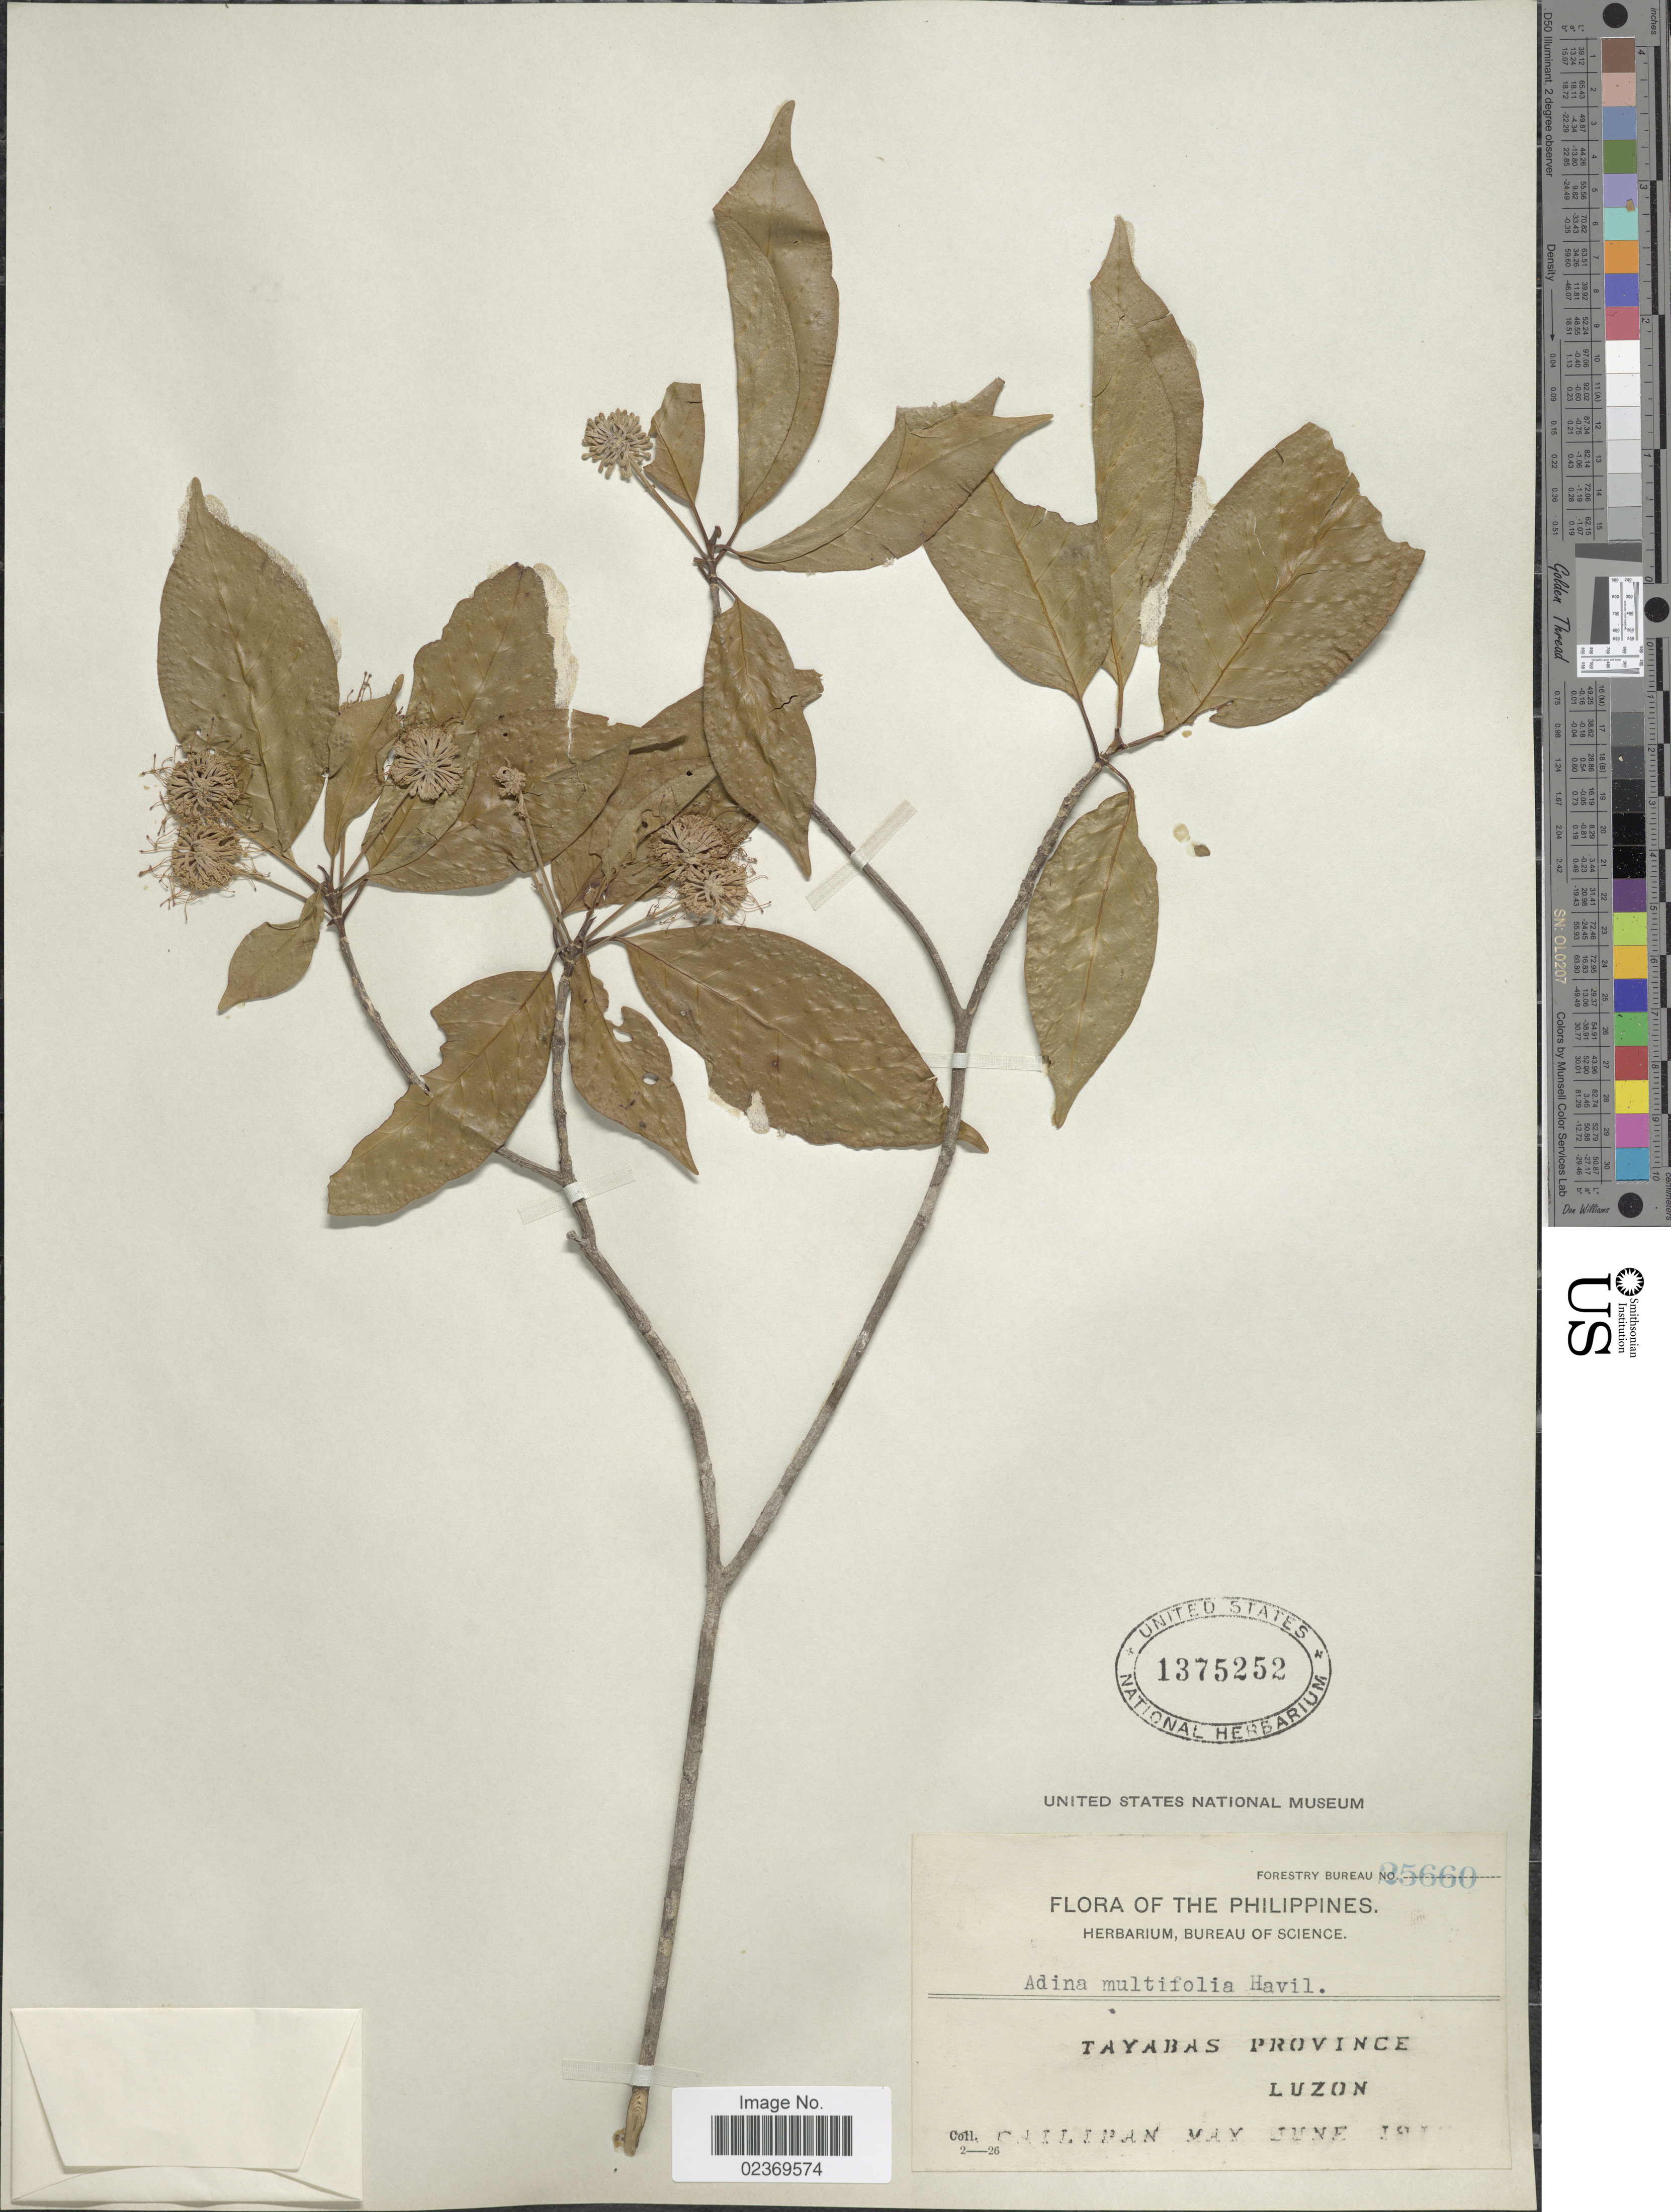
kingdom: Plantae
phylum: Tracheophyta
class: Magnoliopsida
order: Gentianales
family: Rubiaceae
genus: Adina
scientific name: Adina multifolia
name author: Havil.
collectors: C. Cailipan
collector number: Forestry Bureau 25660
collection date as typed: Transcribed d/m/y: /6/19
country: Philippines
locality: Tayabas Province, Luzon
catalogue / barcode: US 1375252